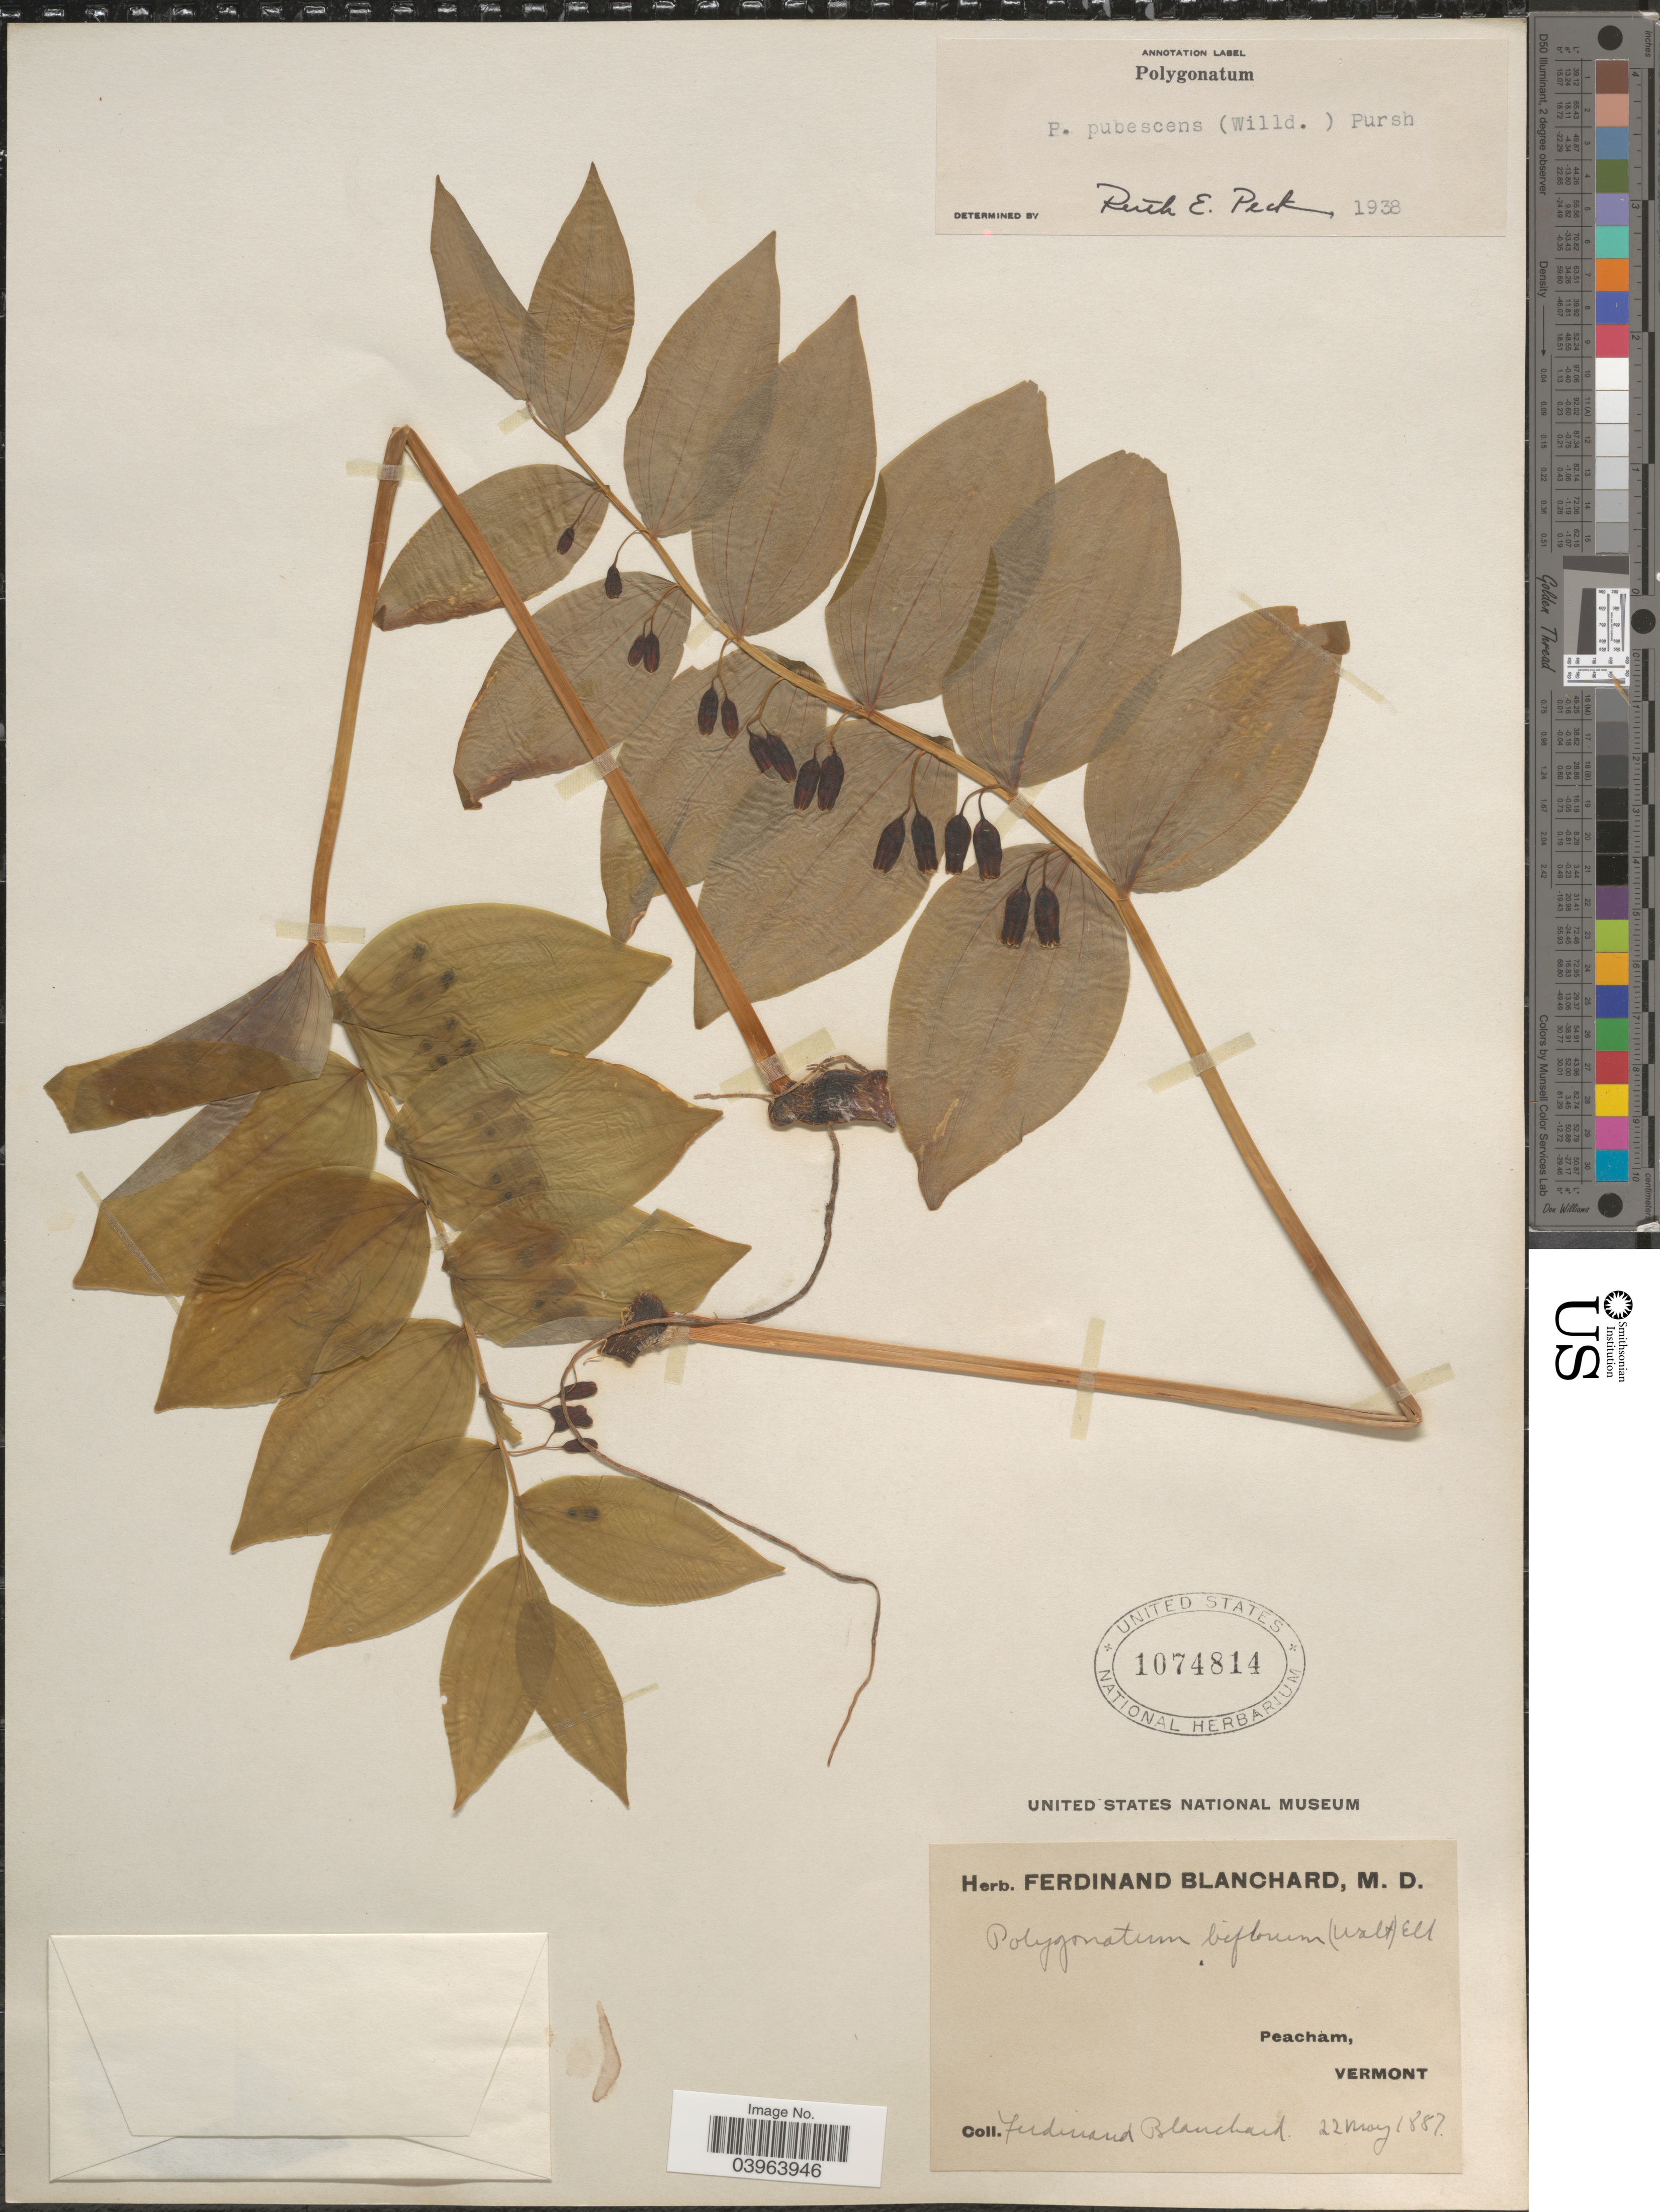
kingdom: Plantae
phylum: Tracheophyta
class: Liliopsida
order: Asparagales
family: Asparagaceae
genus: Polygonatum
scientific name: Polygonatum pubescens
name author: (Willd.) Pursh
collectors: F. Blanchard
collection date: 1887-05-22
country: United States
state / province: Vermont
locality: Peacham.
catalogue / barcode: US 1074814